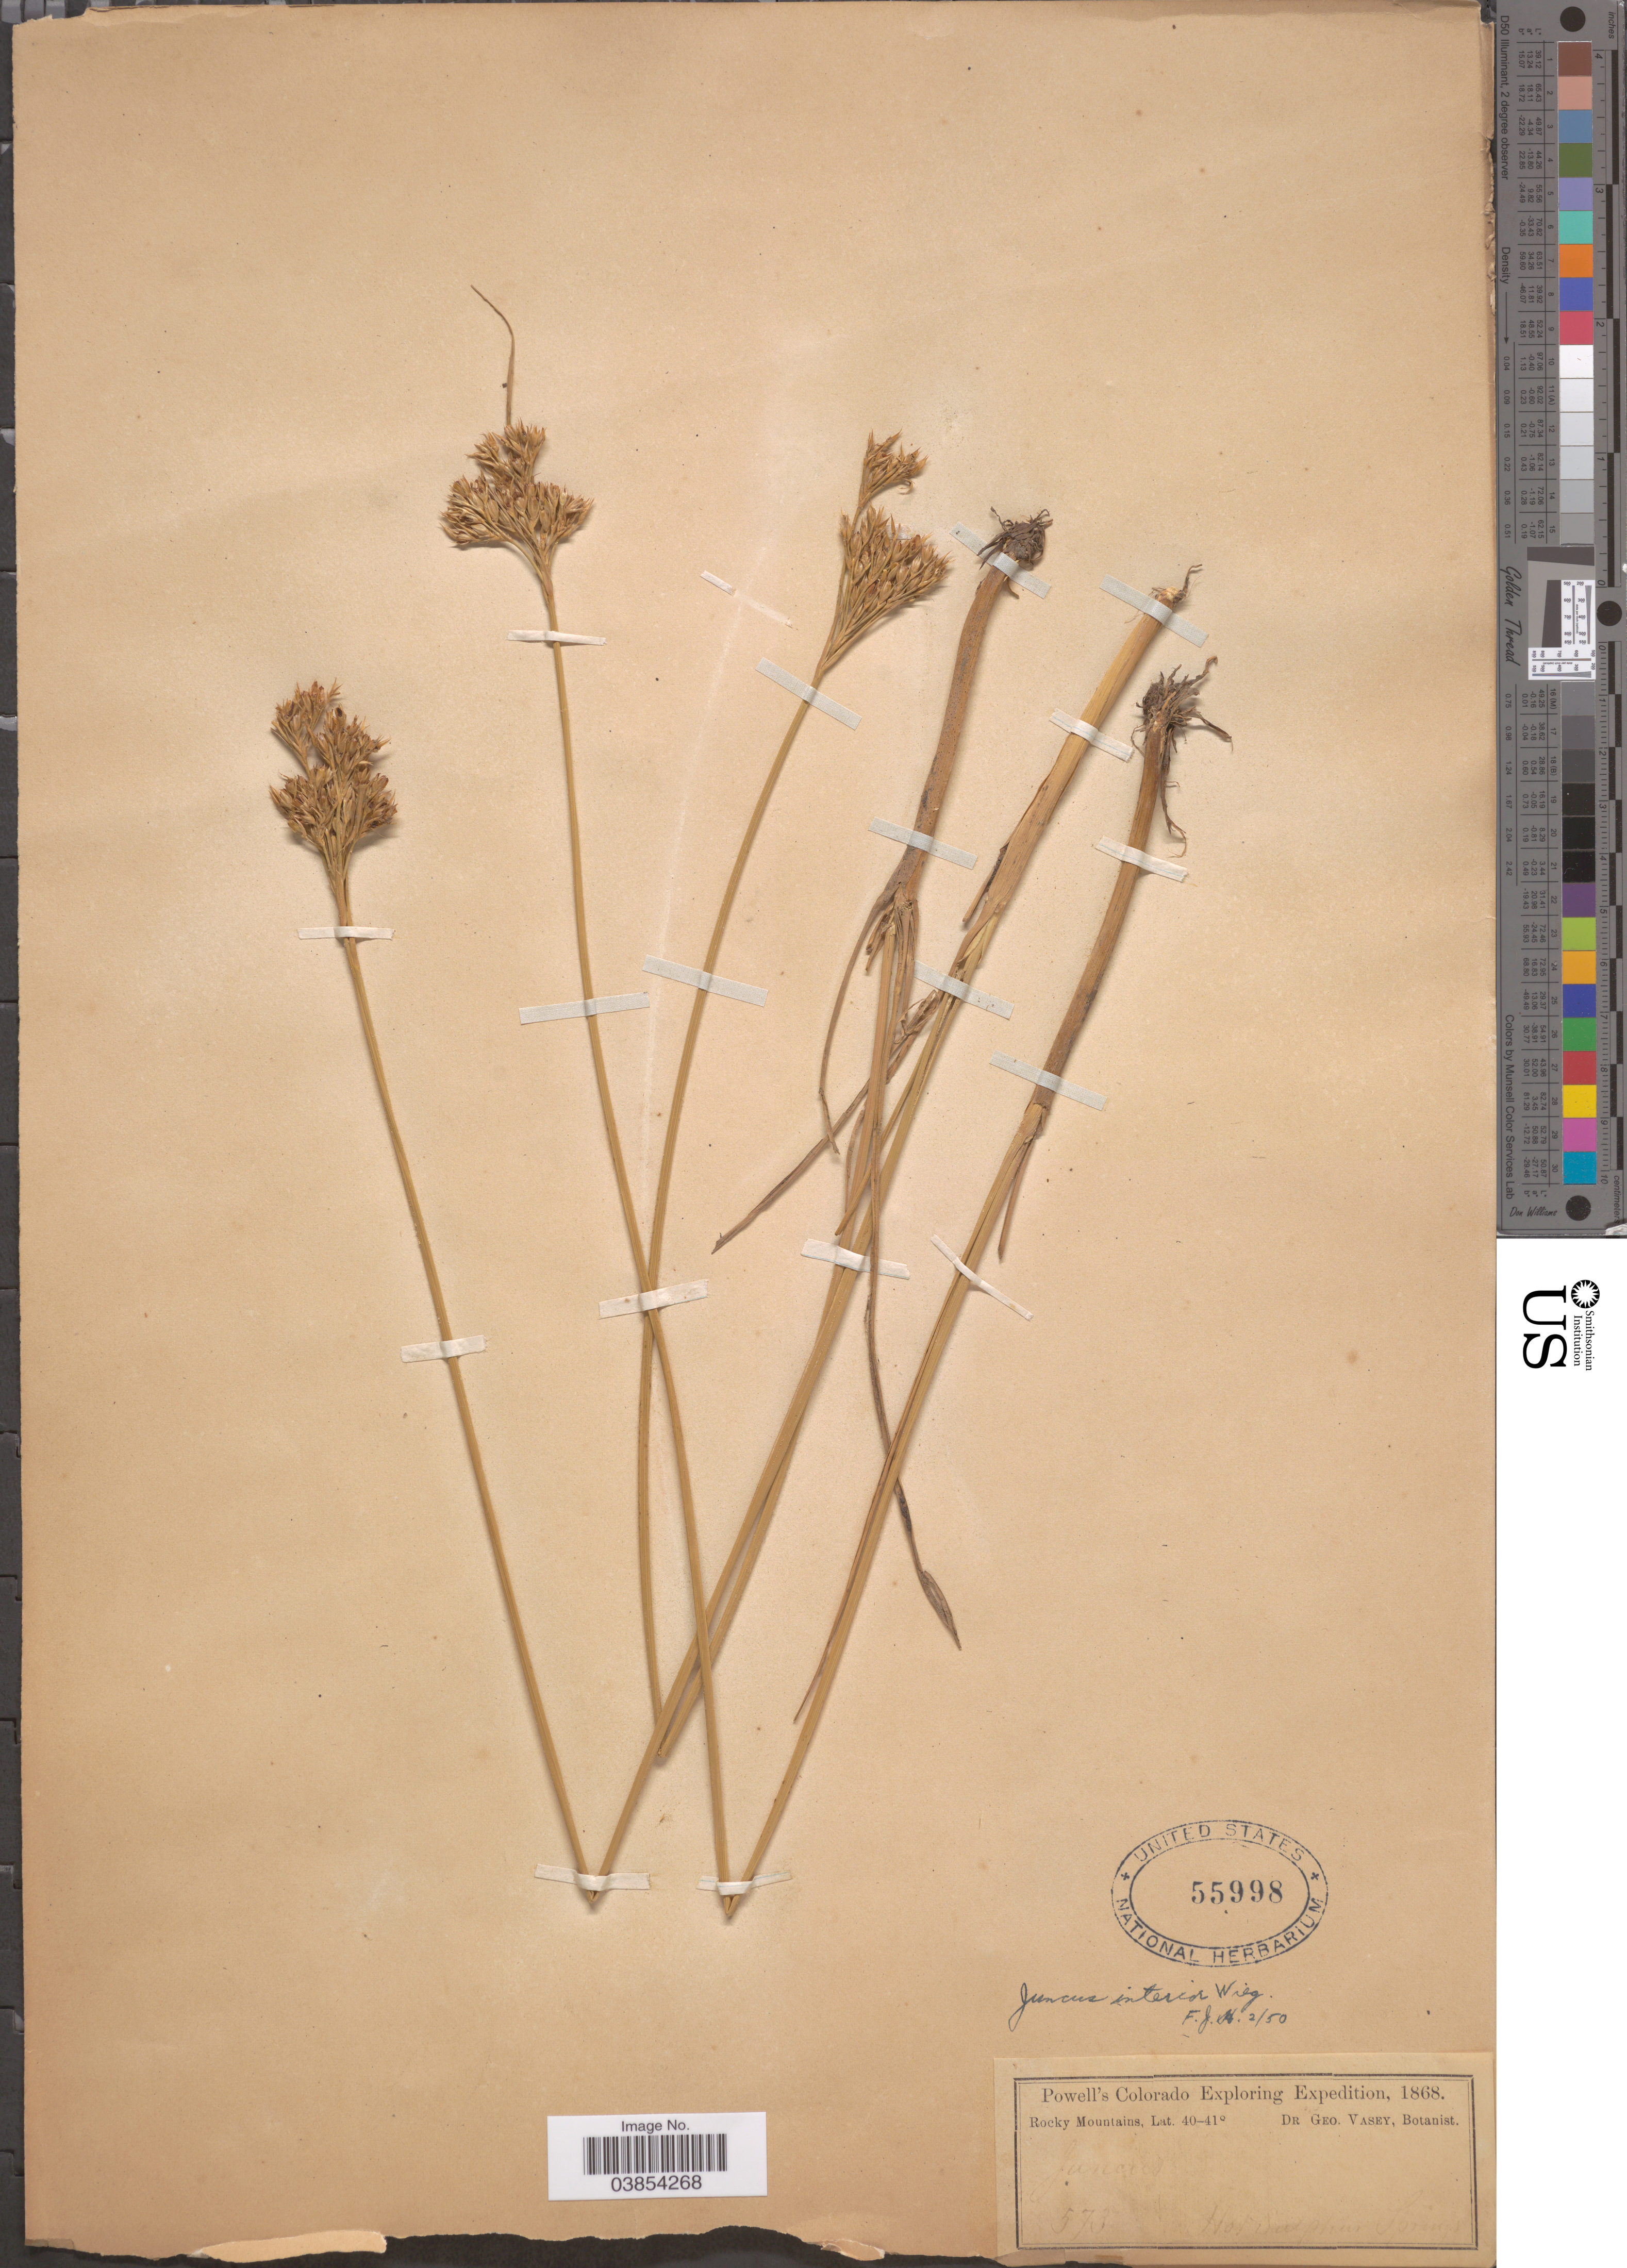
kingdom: Plantae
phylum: Tracheophyta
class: Liliopsida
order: Poales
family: Juncaceae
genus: Juncus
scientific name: Juncus interior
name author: Wiegand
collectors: G. R. Vasey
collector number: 573*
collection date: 1868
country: United States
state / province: Colorado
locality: Rocky Mountains. Hot Sulfur Springs.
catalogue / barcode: US 55998